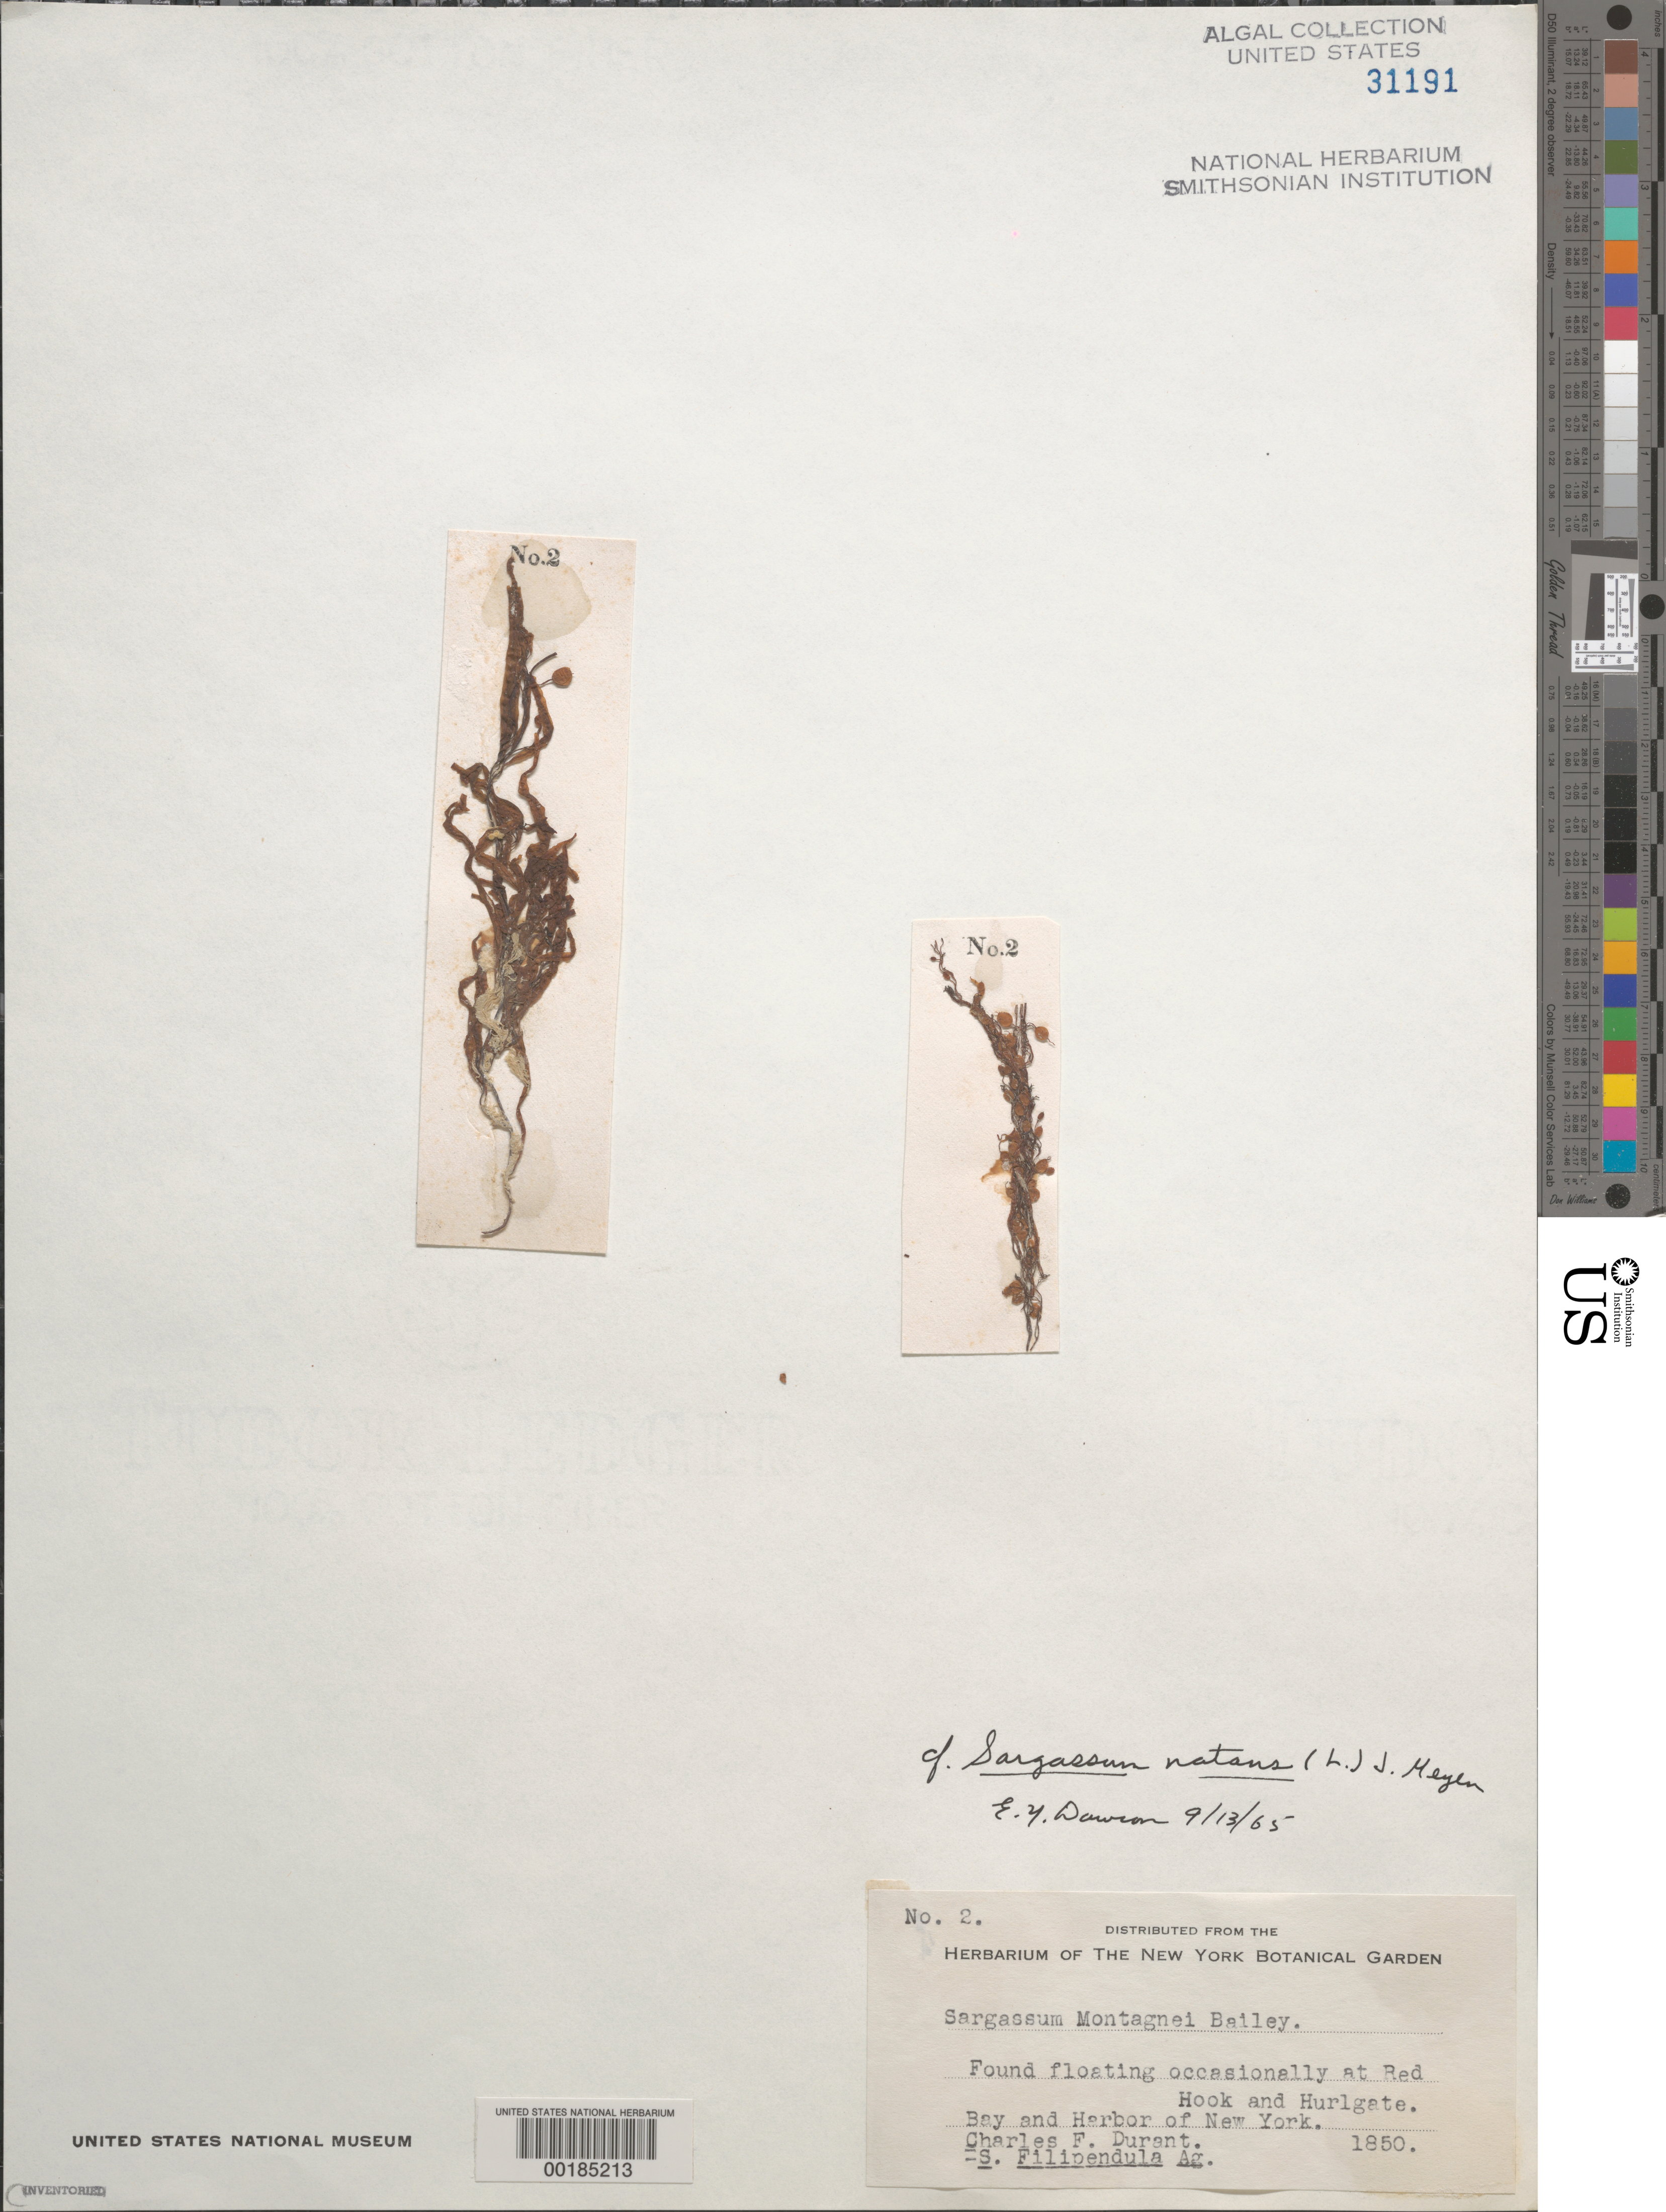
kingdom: Chromista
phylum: Ochrophyta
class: Phaeophyceae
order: Fucales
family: Sargassaceae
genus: Sargassum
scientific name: Sargassum natans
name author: (L.) Gaillon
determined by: Dawson, E. Y.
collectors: C. Durant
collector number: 2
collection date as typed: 1850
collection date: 1850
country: United States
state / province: New York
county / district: Kings County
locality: Red Hook and Hurlgate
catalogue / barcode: US 31191